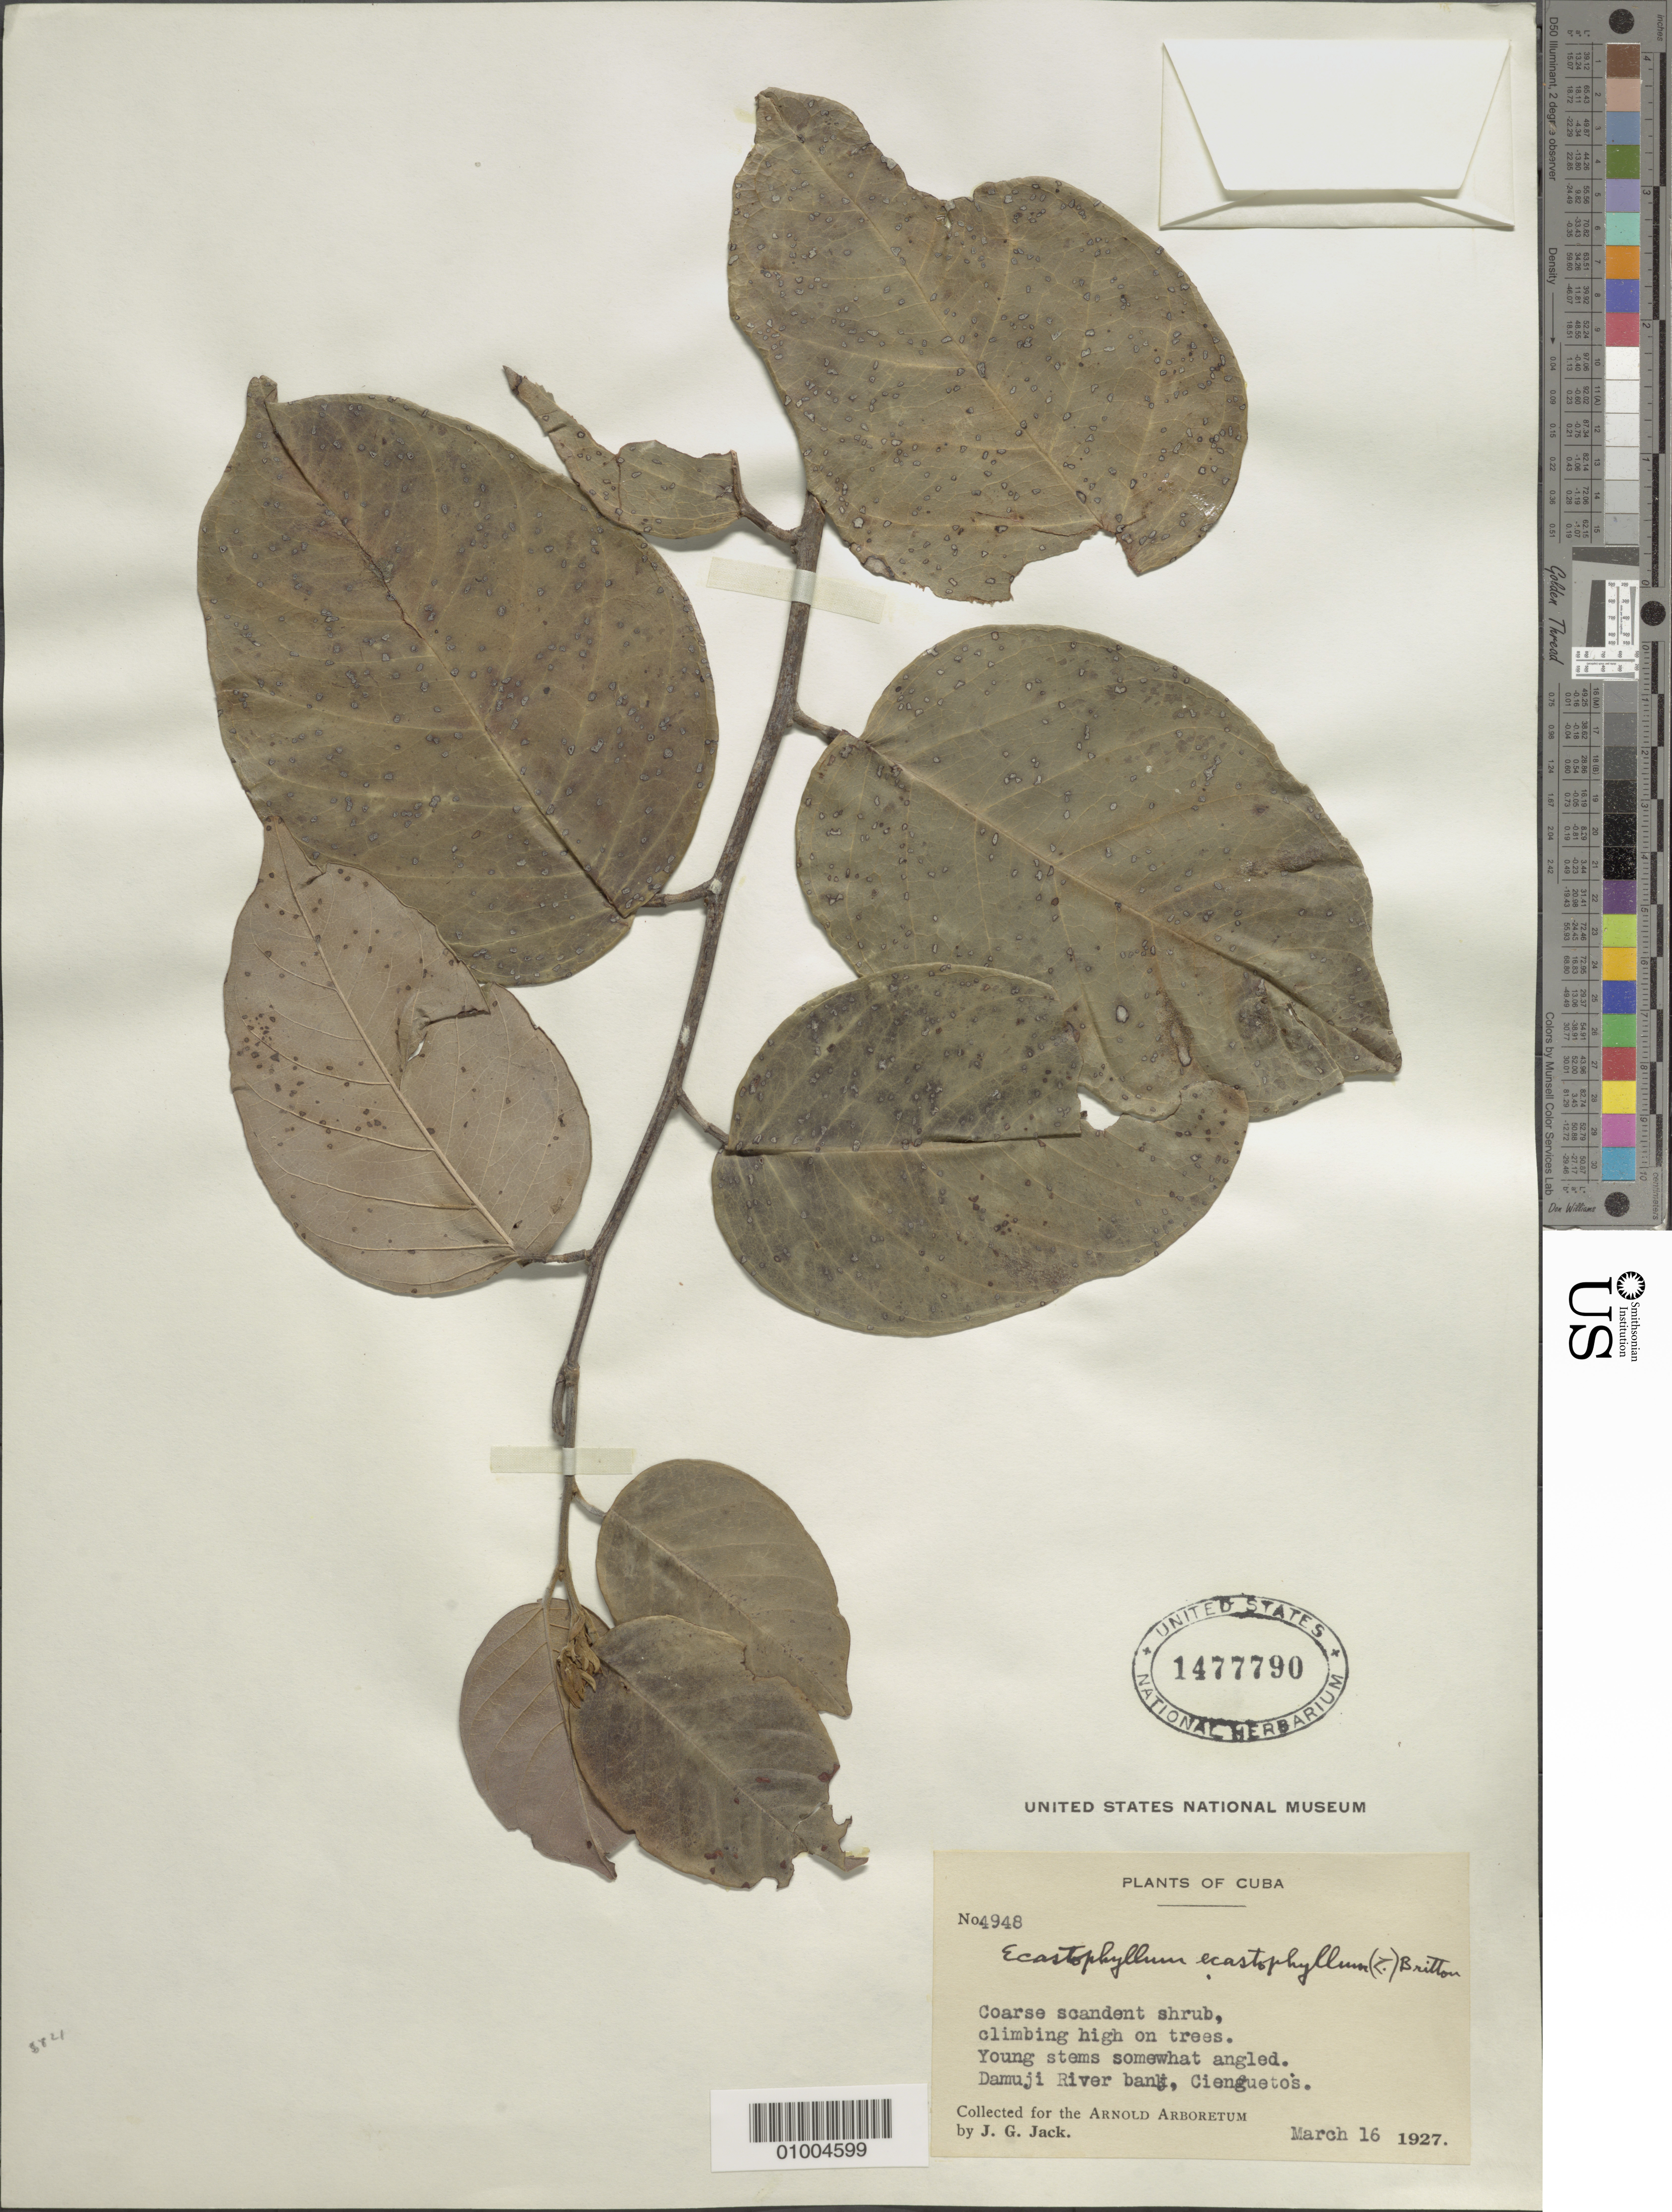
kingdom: Plantae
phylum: Tracheophyta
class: Magnoliopsida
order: Fabales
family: Fabaceae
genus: Dalbergia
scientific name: Dalbergia ecastaphyllum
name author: (L.) Taub.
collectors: J. G. Jack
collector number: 4948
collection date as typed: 16 Mar 1927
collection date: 1927-03-16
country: Cuba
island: Cuba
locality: Damuji River bank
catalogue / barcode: US 1477790